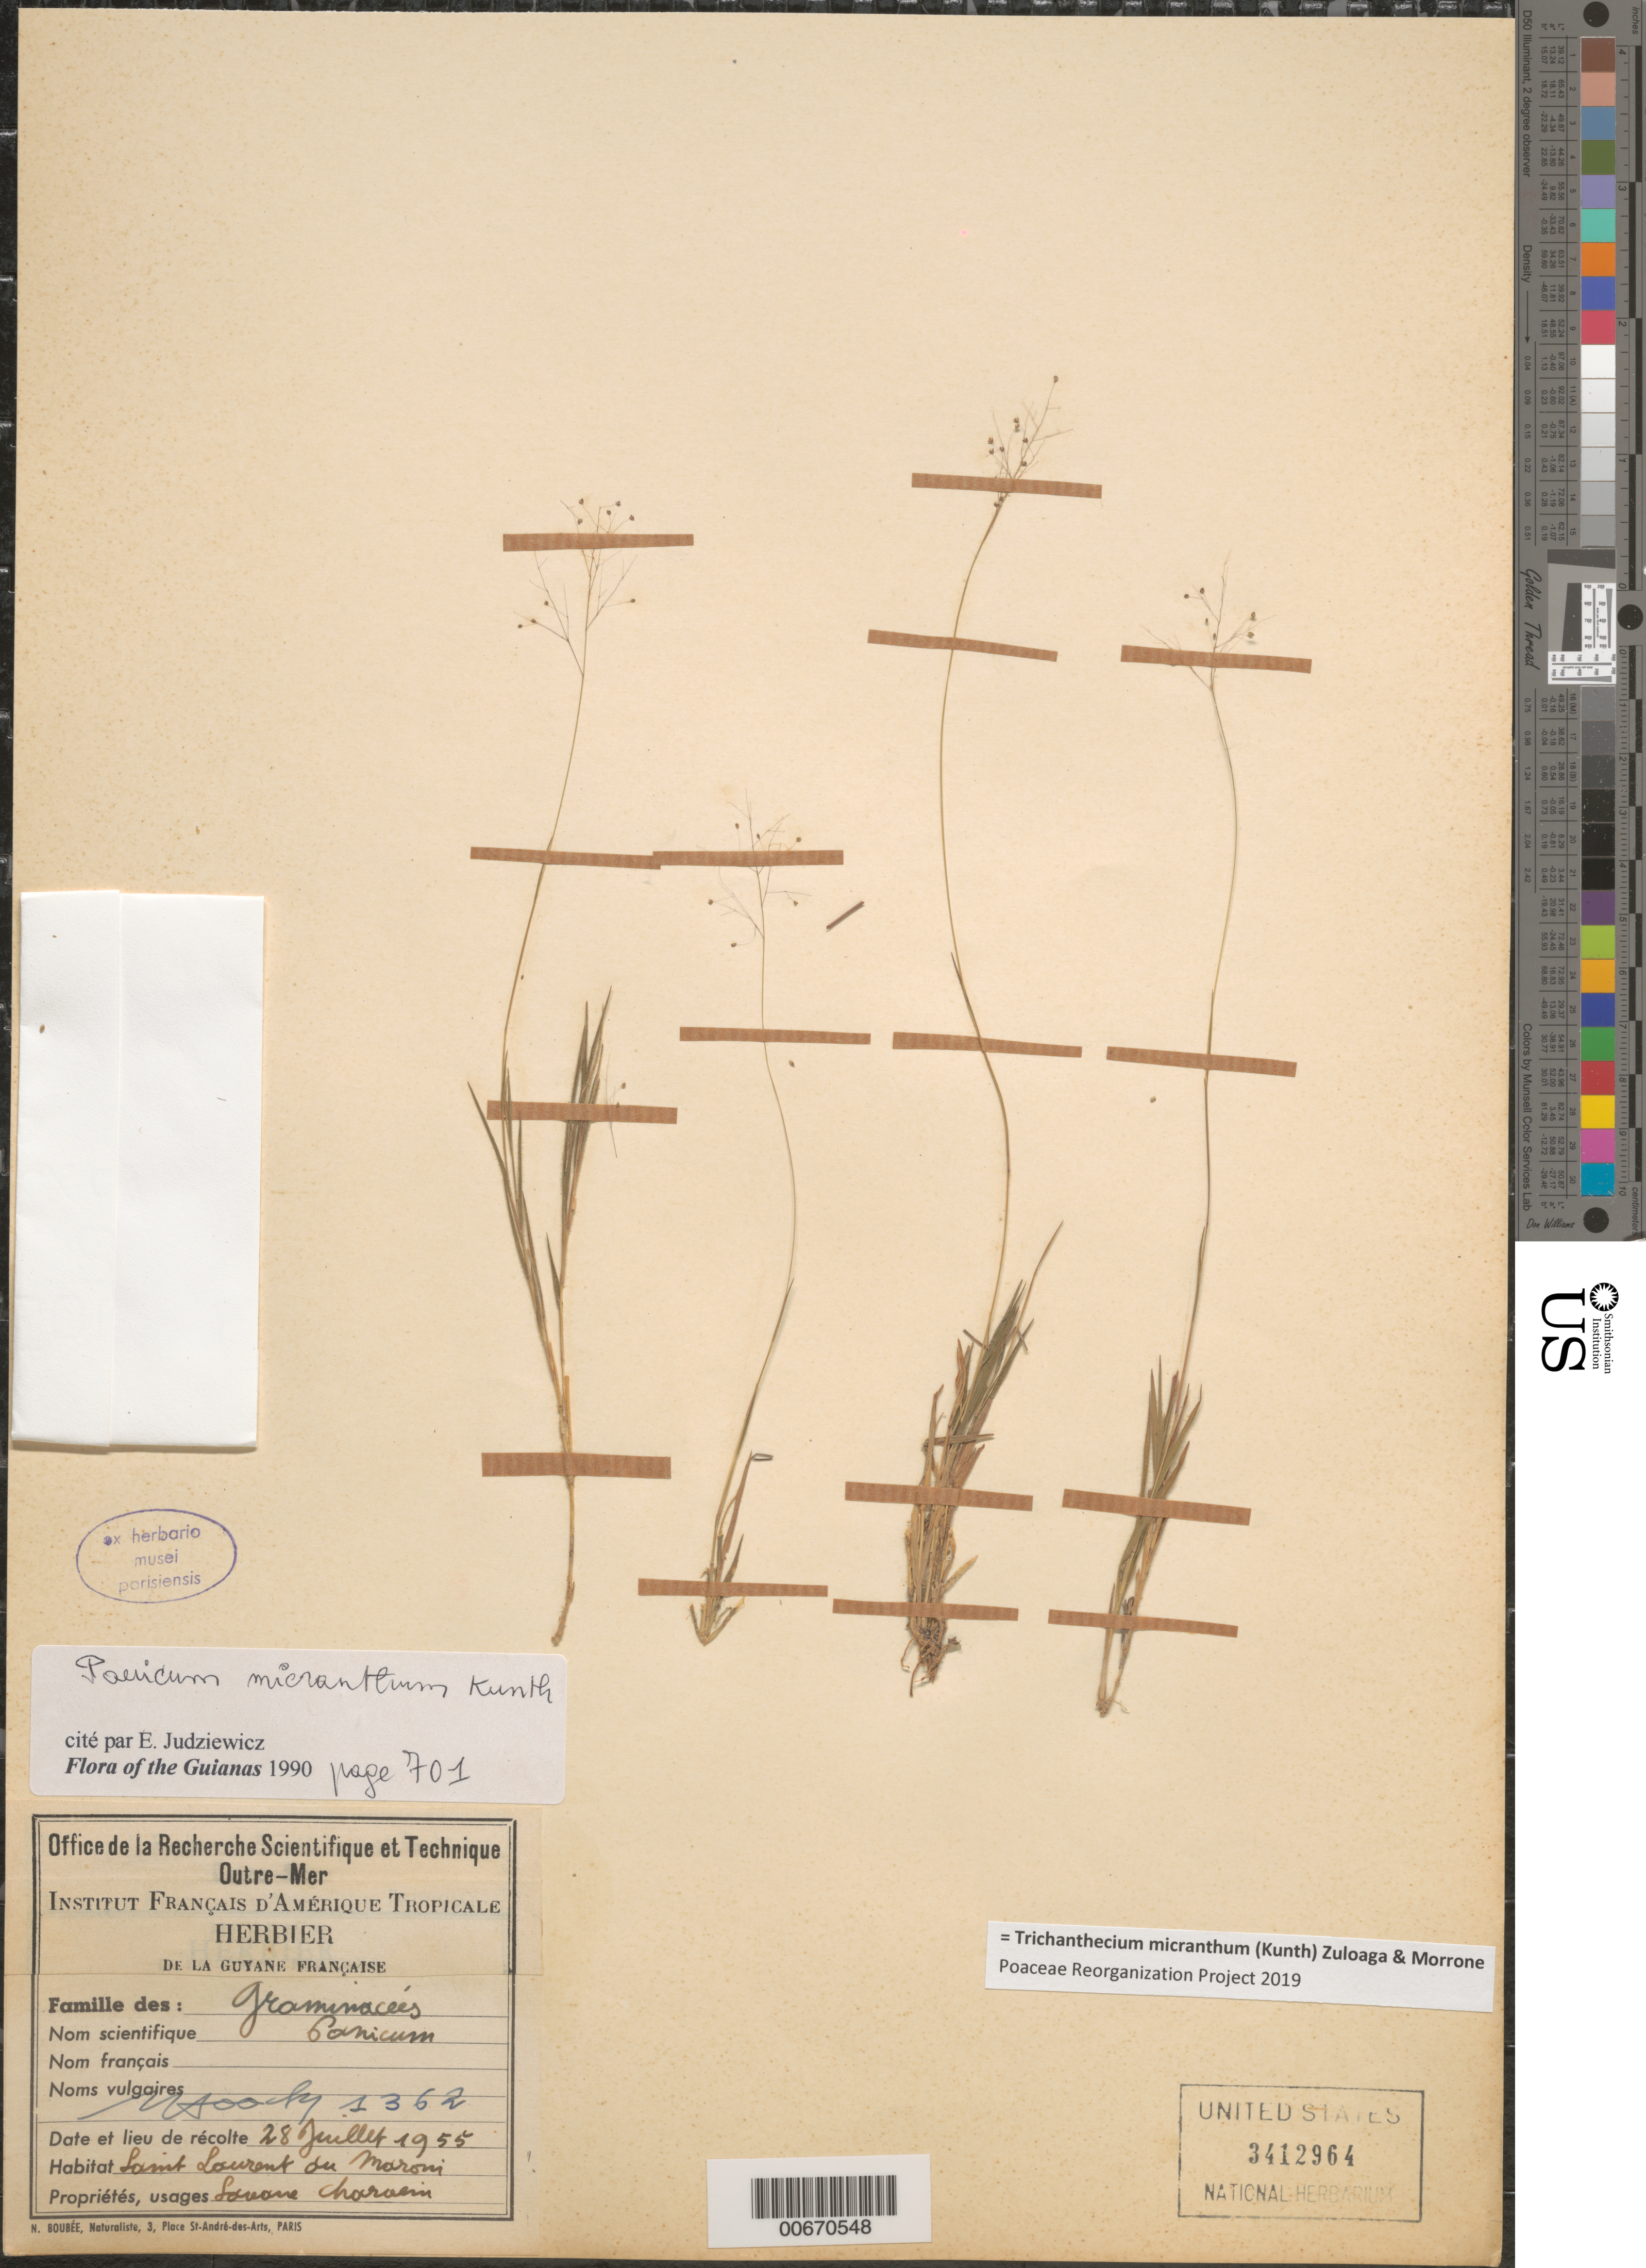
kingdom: Plantae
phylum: Tracheophyta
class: Liliopsida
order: Poales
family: Poaceae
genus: Trichanthecium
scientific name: Trichanthecium micranthum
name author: (Kunth) Zuloaga & Morrone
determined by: Poaceae Reorganization Project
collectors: J. Hoock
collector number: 1362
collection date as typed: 28-Jul-55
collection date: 1955-07-28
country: French Guiana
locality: Saint Laurent du Maroni, Savane de Charvein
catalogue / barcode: US 3412964